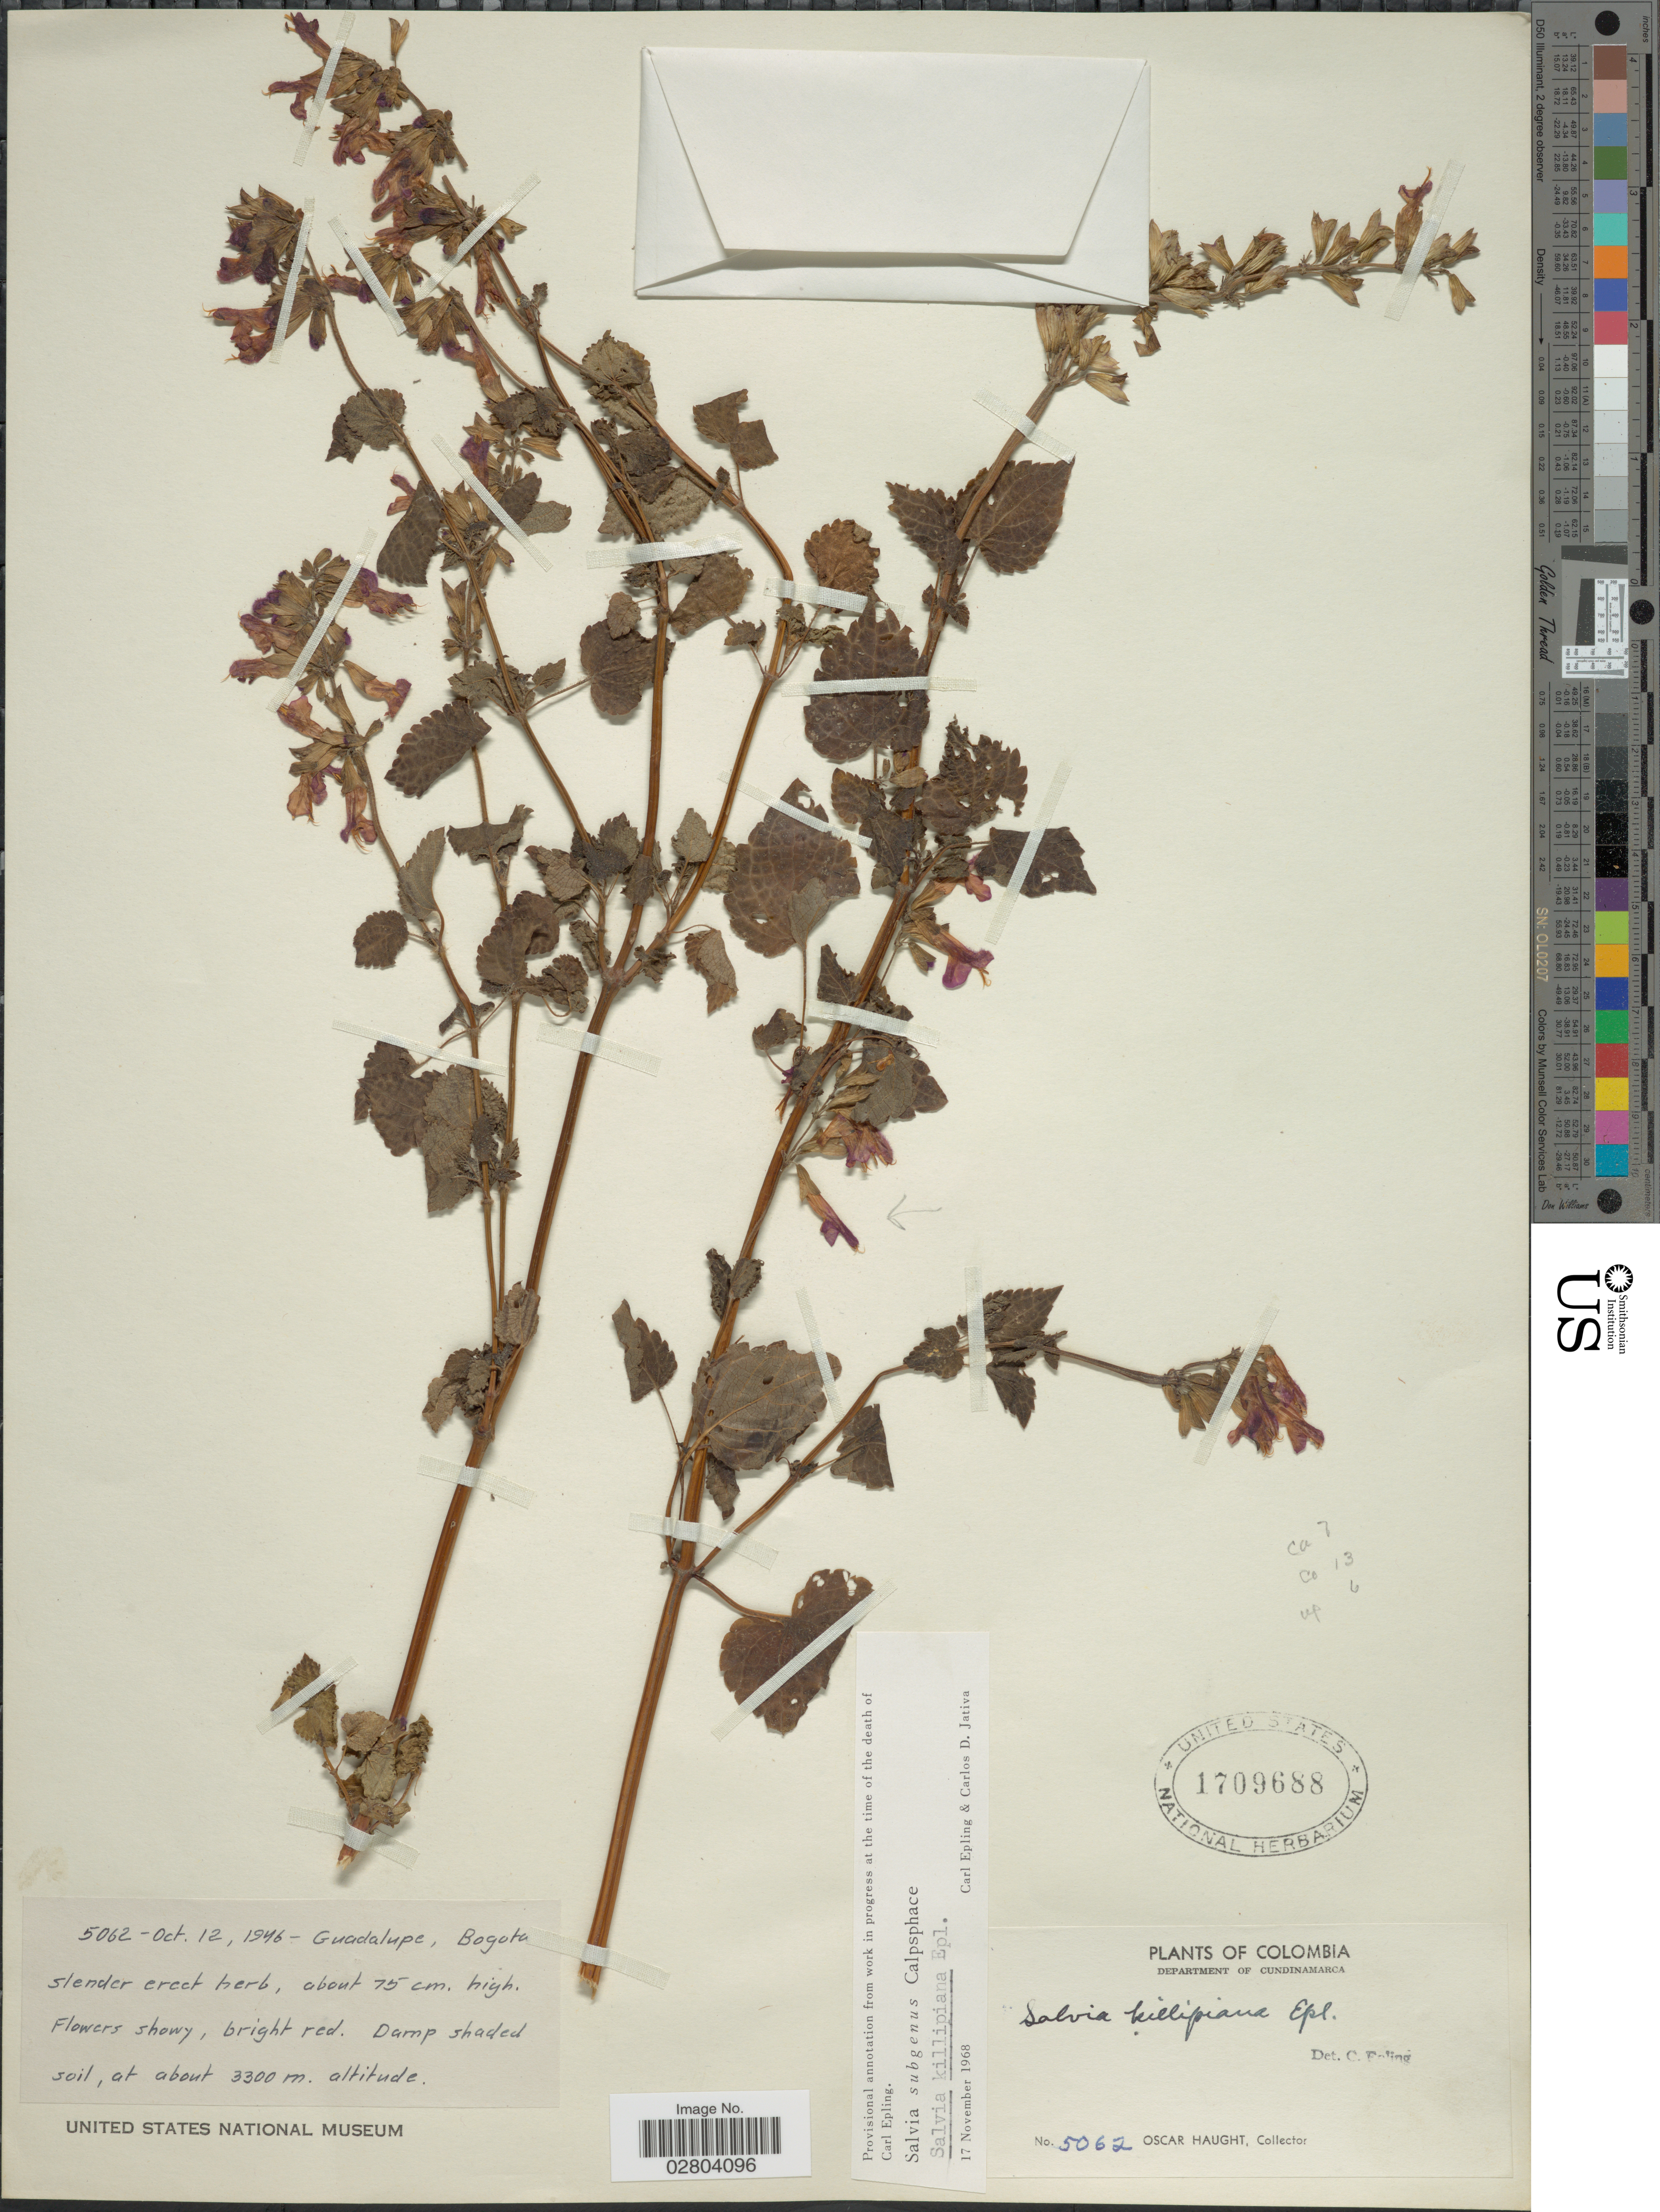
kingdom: Plantae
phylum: Tracheophyta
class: Magnoliopsida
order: Lamiales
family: Lamiaceae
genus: Salvia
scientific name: Salvia carnea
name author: Kunth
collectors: O. L. Haught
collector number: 5062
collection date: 1946-10-12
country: Colombia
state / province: Cundinamarca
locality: Department of Cundinamarca. Guadalupe, Bogota.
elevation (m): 3300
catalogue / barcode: US 1709688